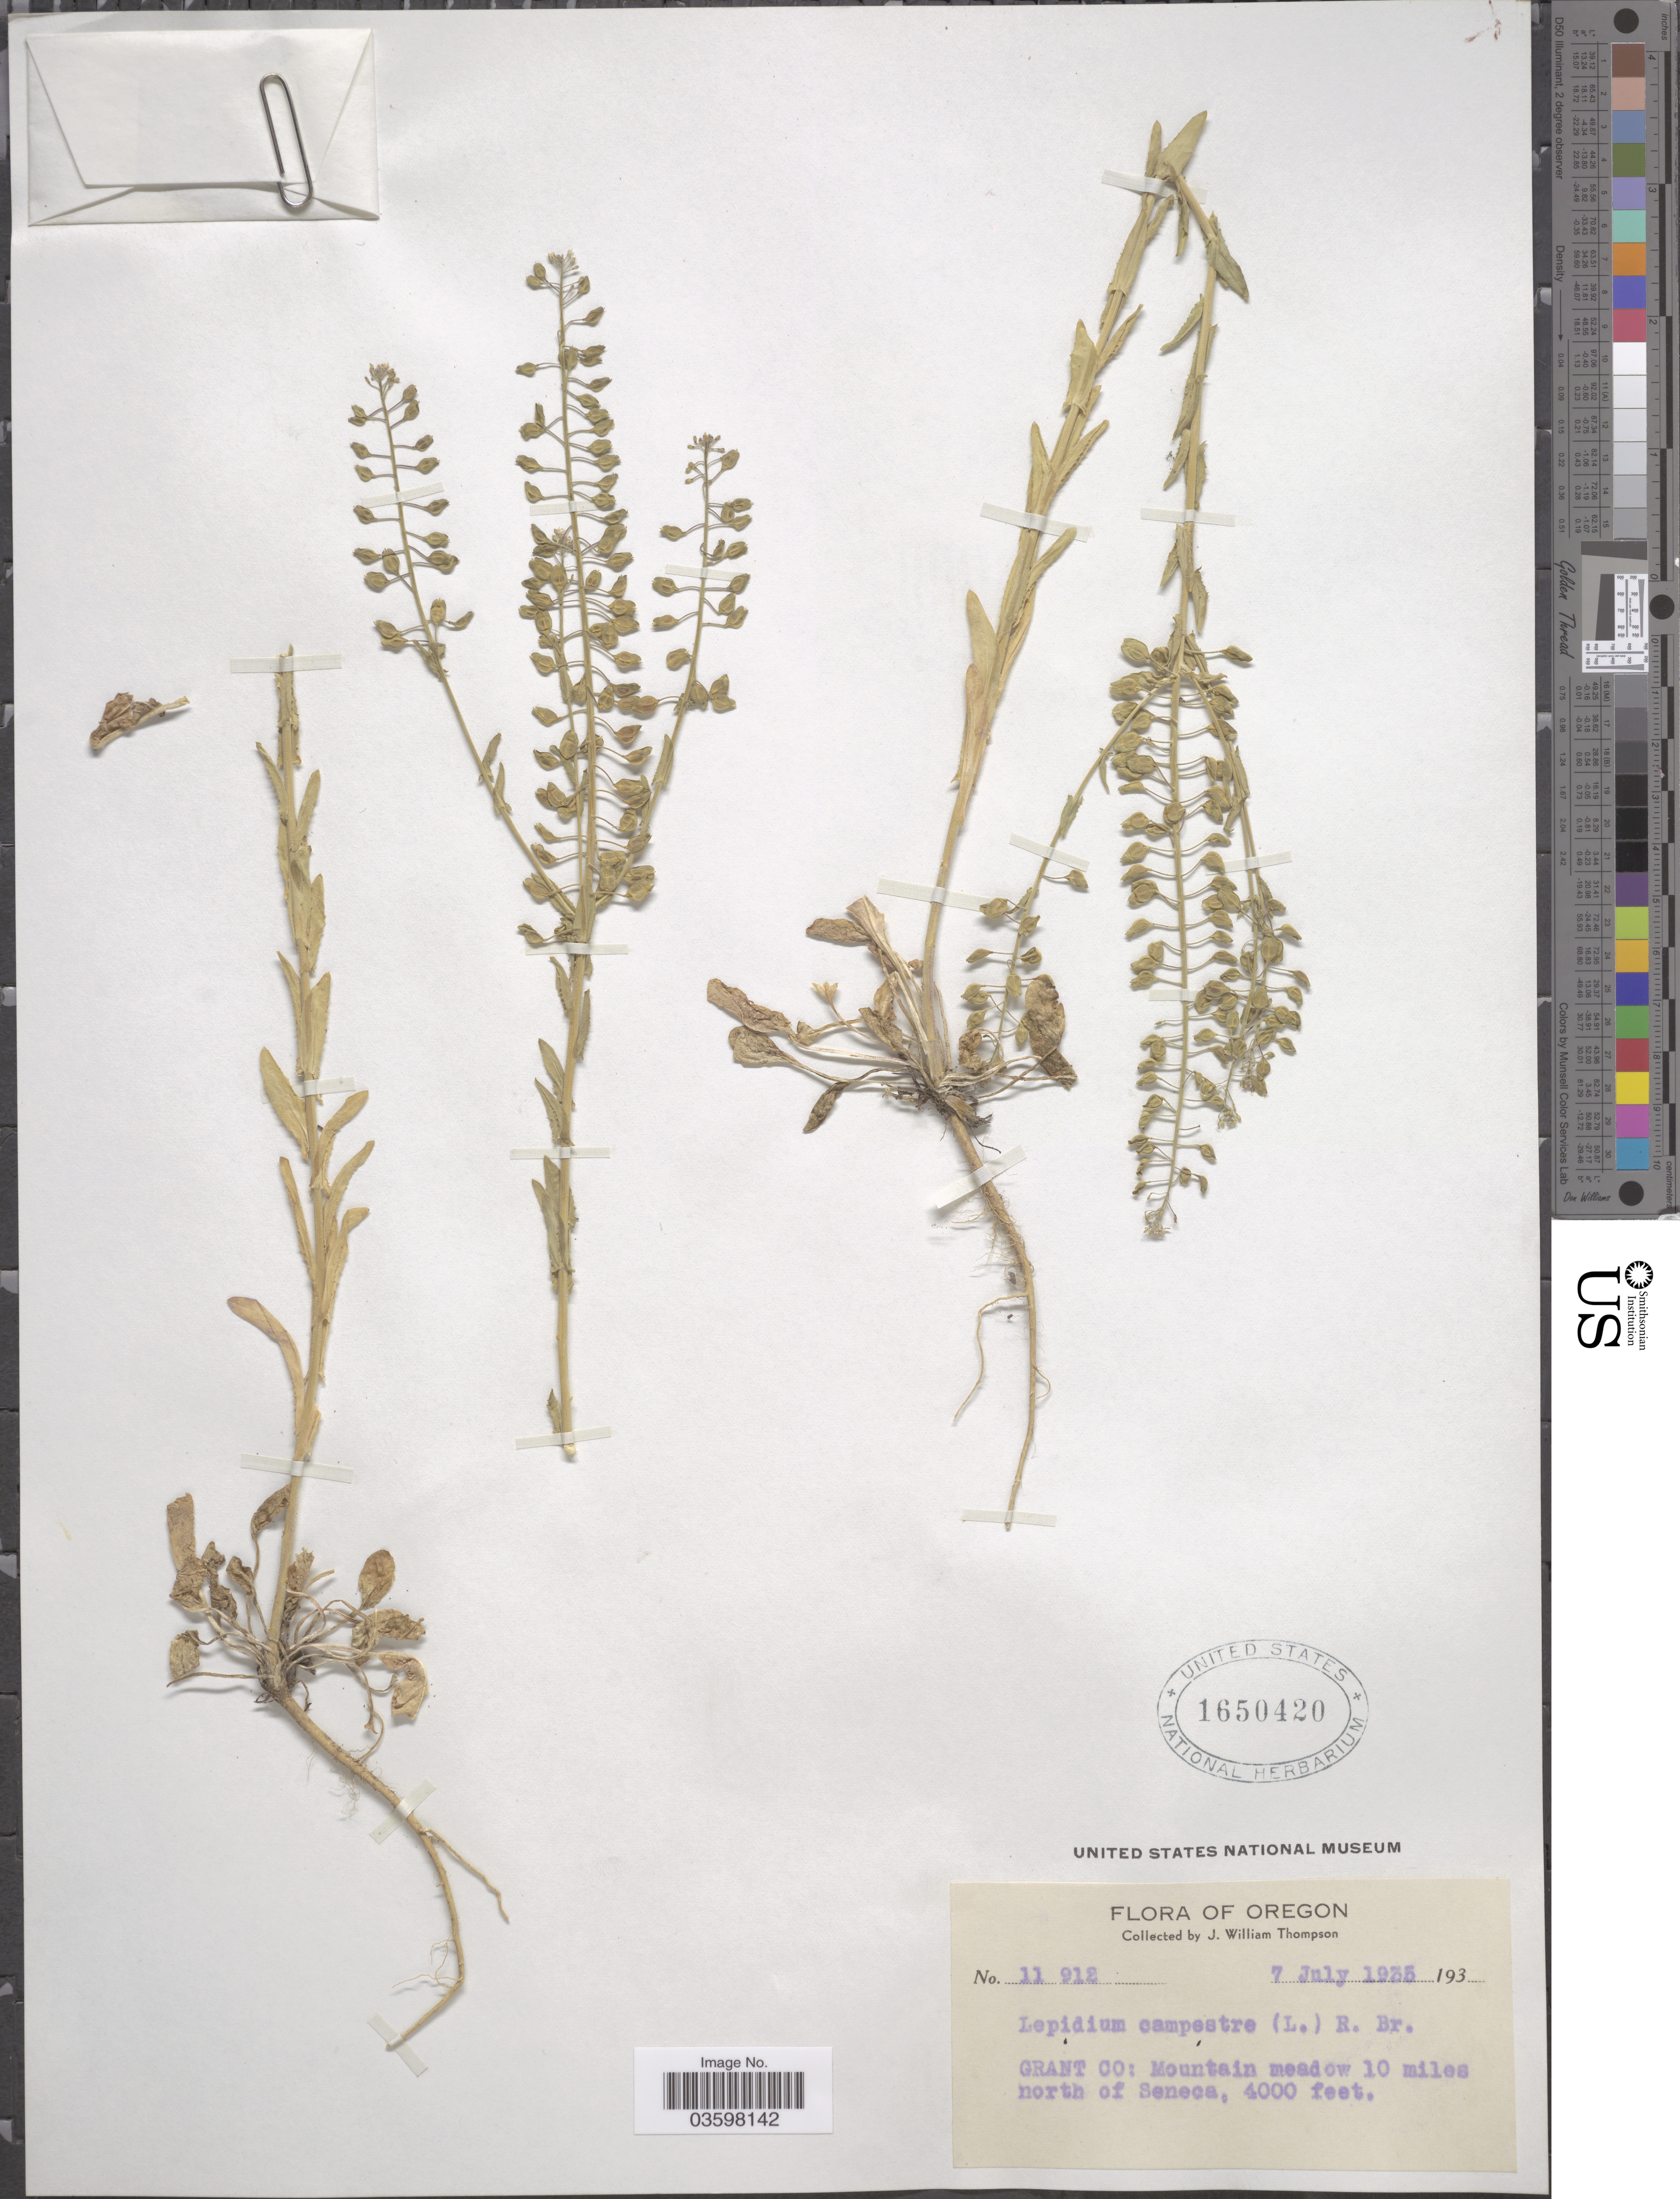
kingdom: Plantae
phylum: Tracheophyta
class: Magnoliopsida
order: Brassicales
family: Brassicaceae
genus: Lepidium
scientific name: Lepidium campestre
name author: (L.) W.T. Aiton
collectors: J. W. Thompson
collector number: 11912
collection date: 1935-07-07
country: United States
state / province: Oregon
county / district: Grant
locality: Grant Co: Mountain meadow 10 miles north of Seneca.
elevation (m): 1219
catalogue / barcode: US 1650420